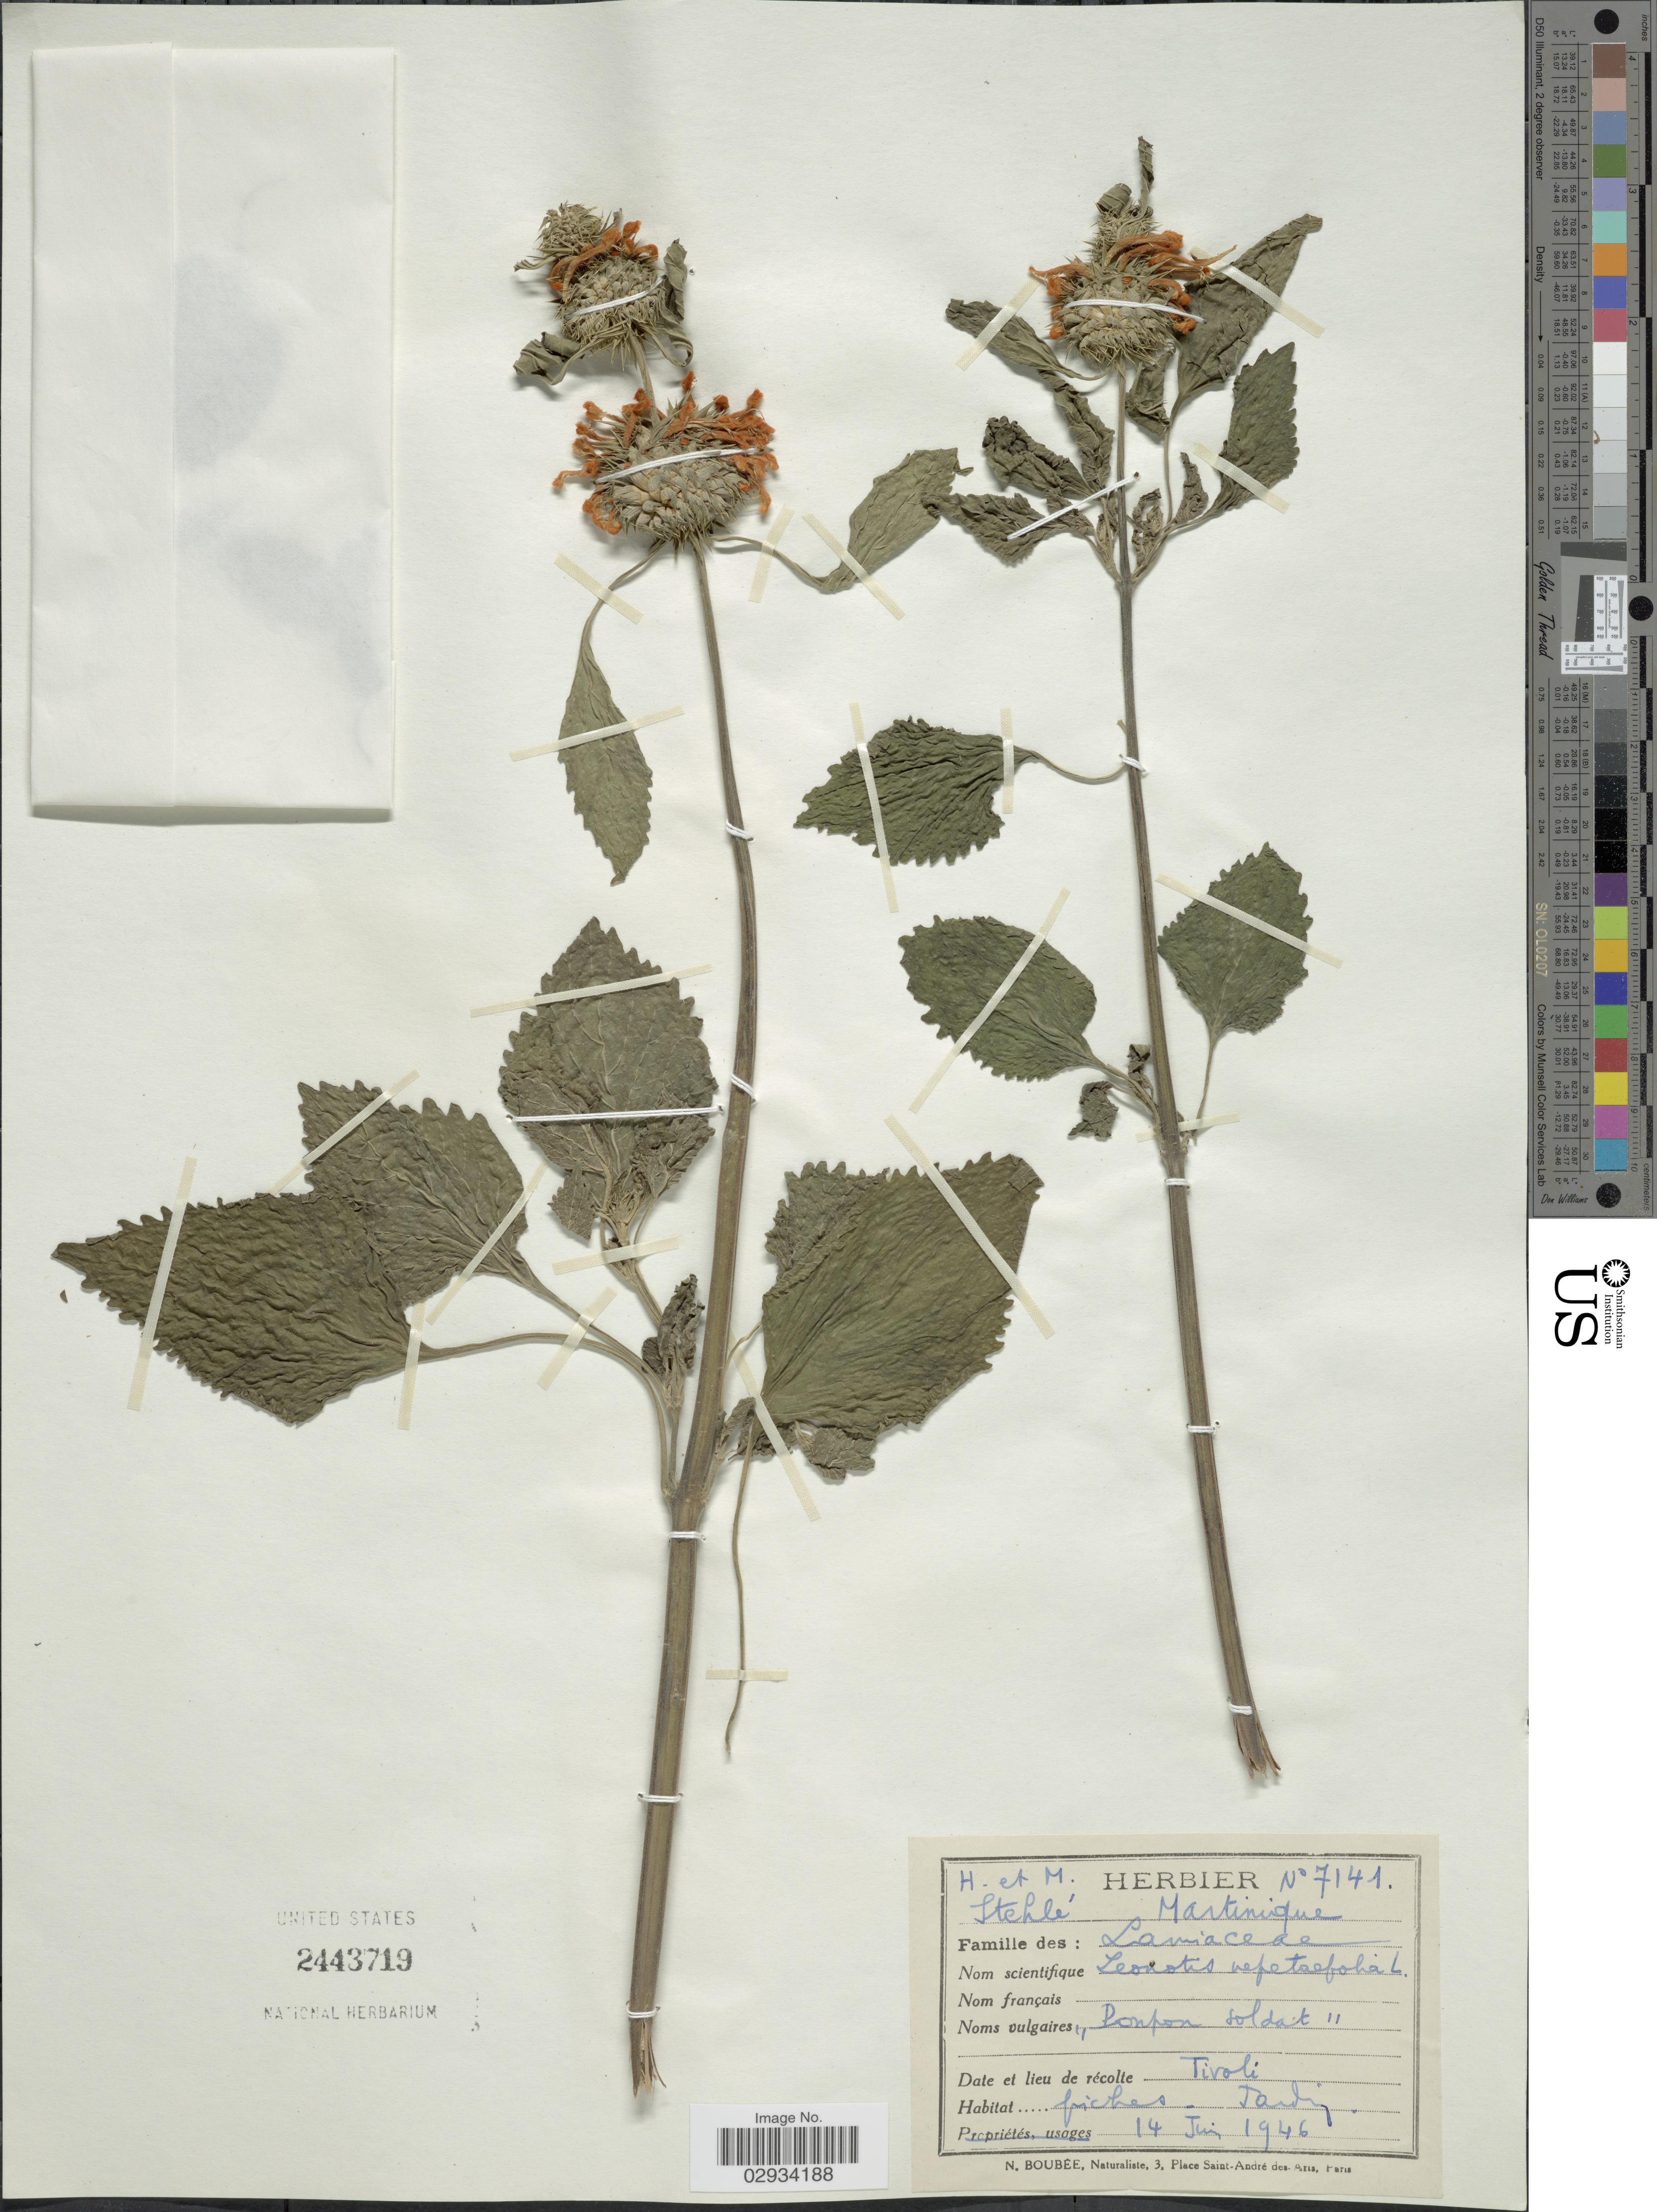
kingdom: Plantae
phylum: Tracheophyta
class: Magnoliopsida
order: Lamiales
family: Lamiaceae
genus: Leonotis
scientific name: Leonotis nepetifolia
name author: (L.) R. Br.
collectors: H. Stehlé & M. Stehlé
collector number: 7141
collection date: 1946-06-14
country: Martinique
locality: Tiroli. Jardin.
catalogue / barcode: US 2443719